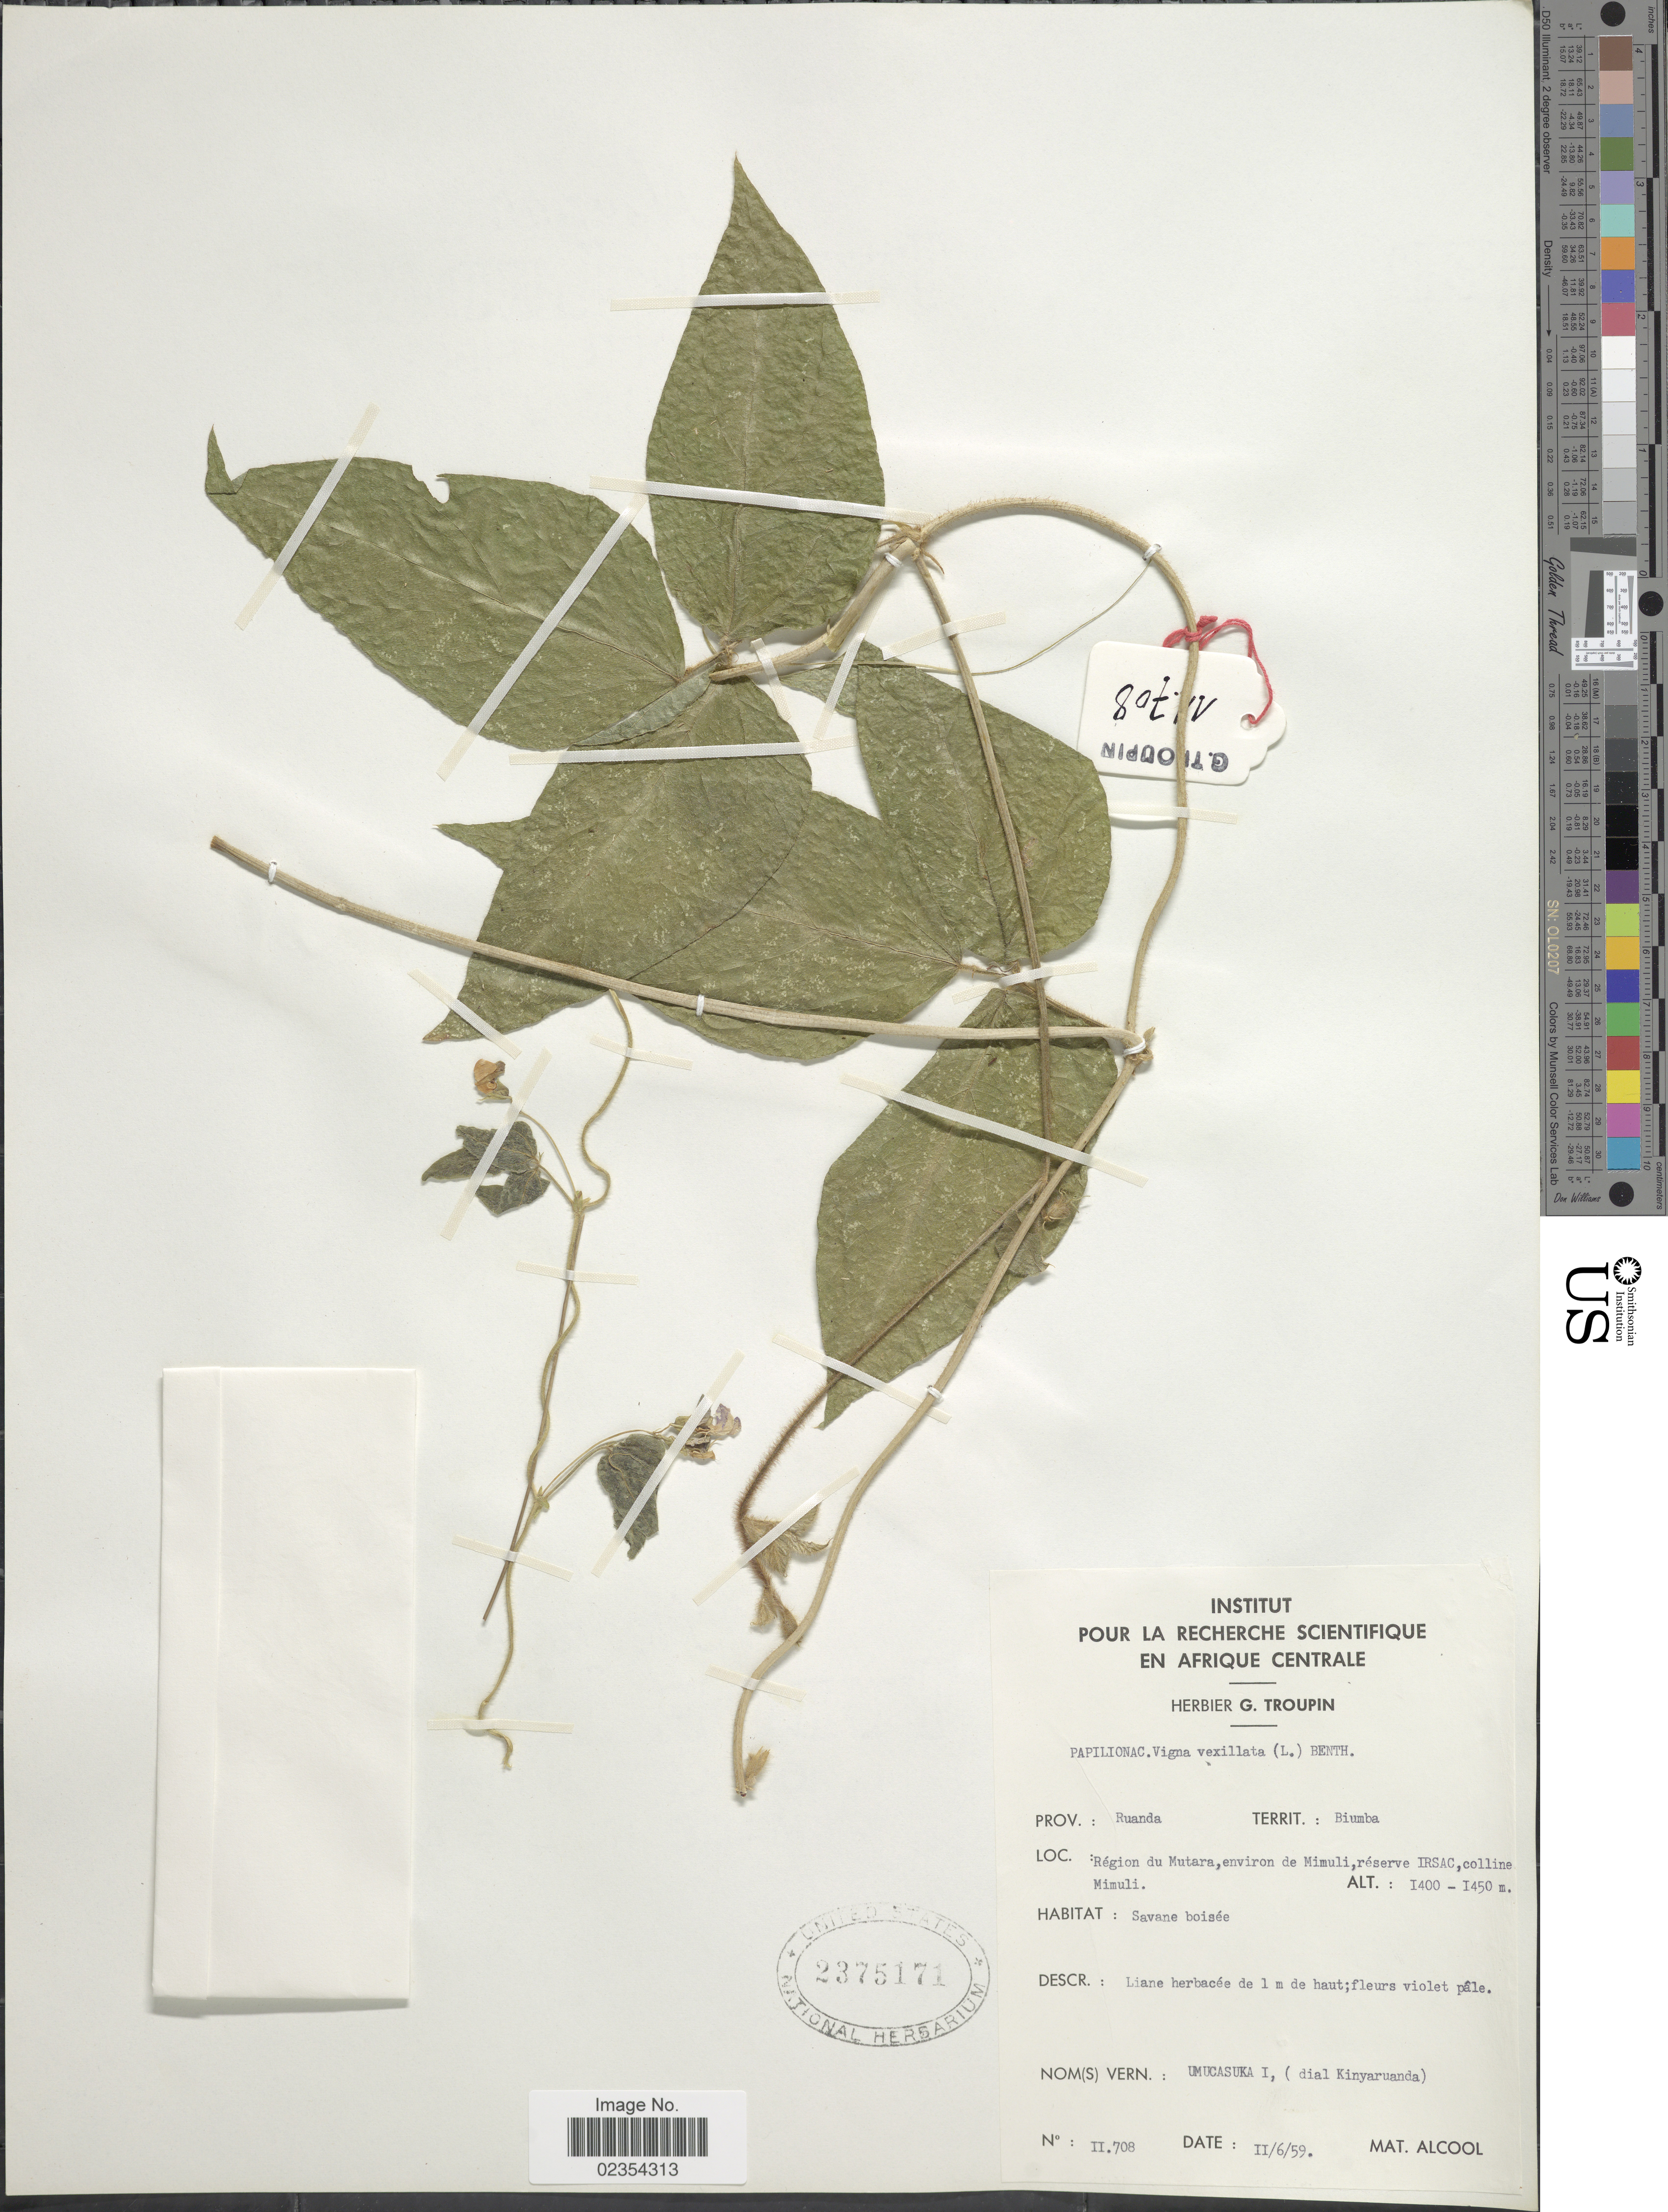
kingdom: Plantae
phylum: Tracheophyta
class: Magnoliopsida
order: Fabales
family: Fabaceae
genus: Vigna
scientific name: Vigna vexillata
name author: (L.) A. Rich.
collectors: M. Alcool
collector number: II.708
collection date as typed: Transcribed d/m/y: 6/2/59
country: Rwanda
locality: Prov. Ruanda, Territ.: Biumba, Region de Mutara, environ de Mimuli, reserve IRSAC, colline Mimuli.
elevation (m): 1400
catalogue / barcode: US 2375171